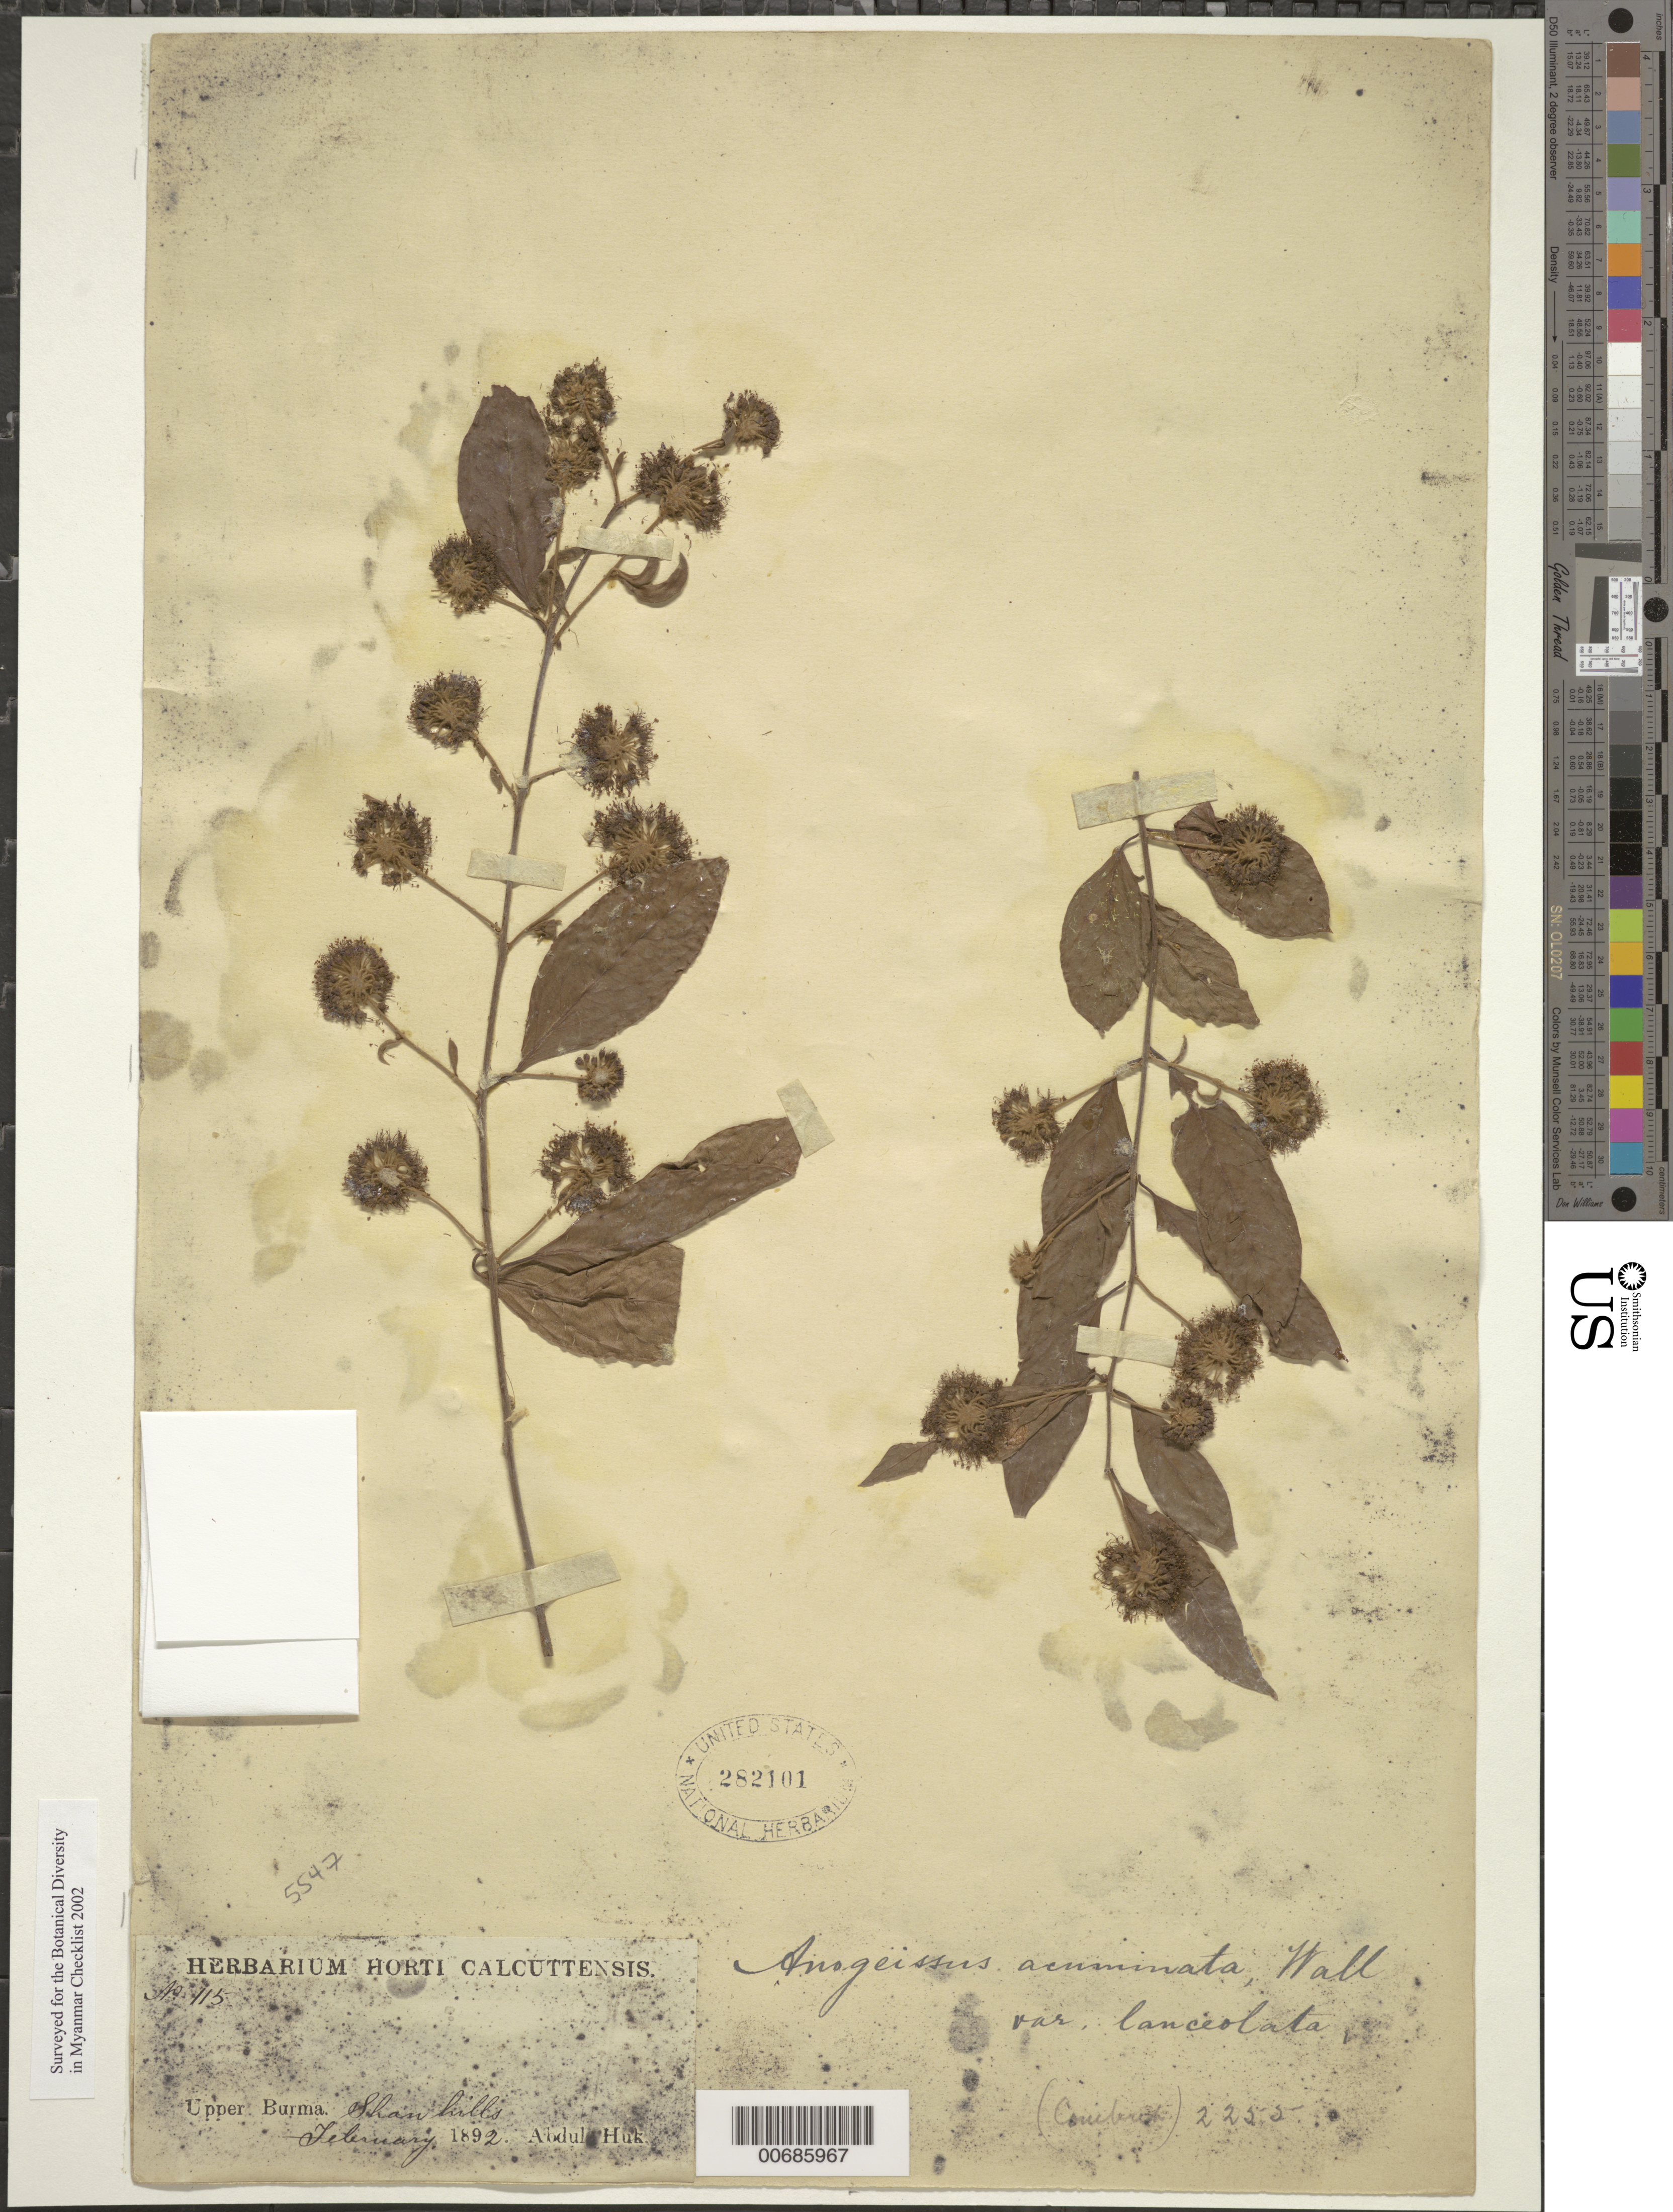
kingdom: Plantae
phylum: Tracheophyta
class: Magnoliopsida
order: Myrtales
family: Combretaceae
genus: Anogeissus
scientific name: Anogeissus acuminata var. lanceolata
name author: Wall. ex C.B. Clarke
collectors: A. Huk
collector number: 115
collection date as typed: Feb 1892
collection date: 1892-02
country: Myanmar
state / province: Shan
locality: Shan Hills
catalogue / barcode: US 282101